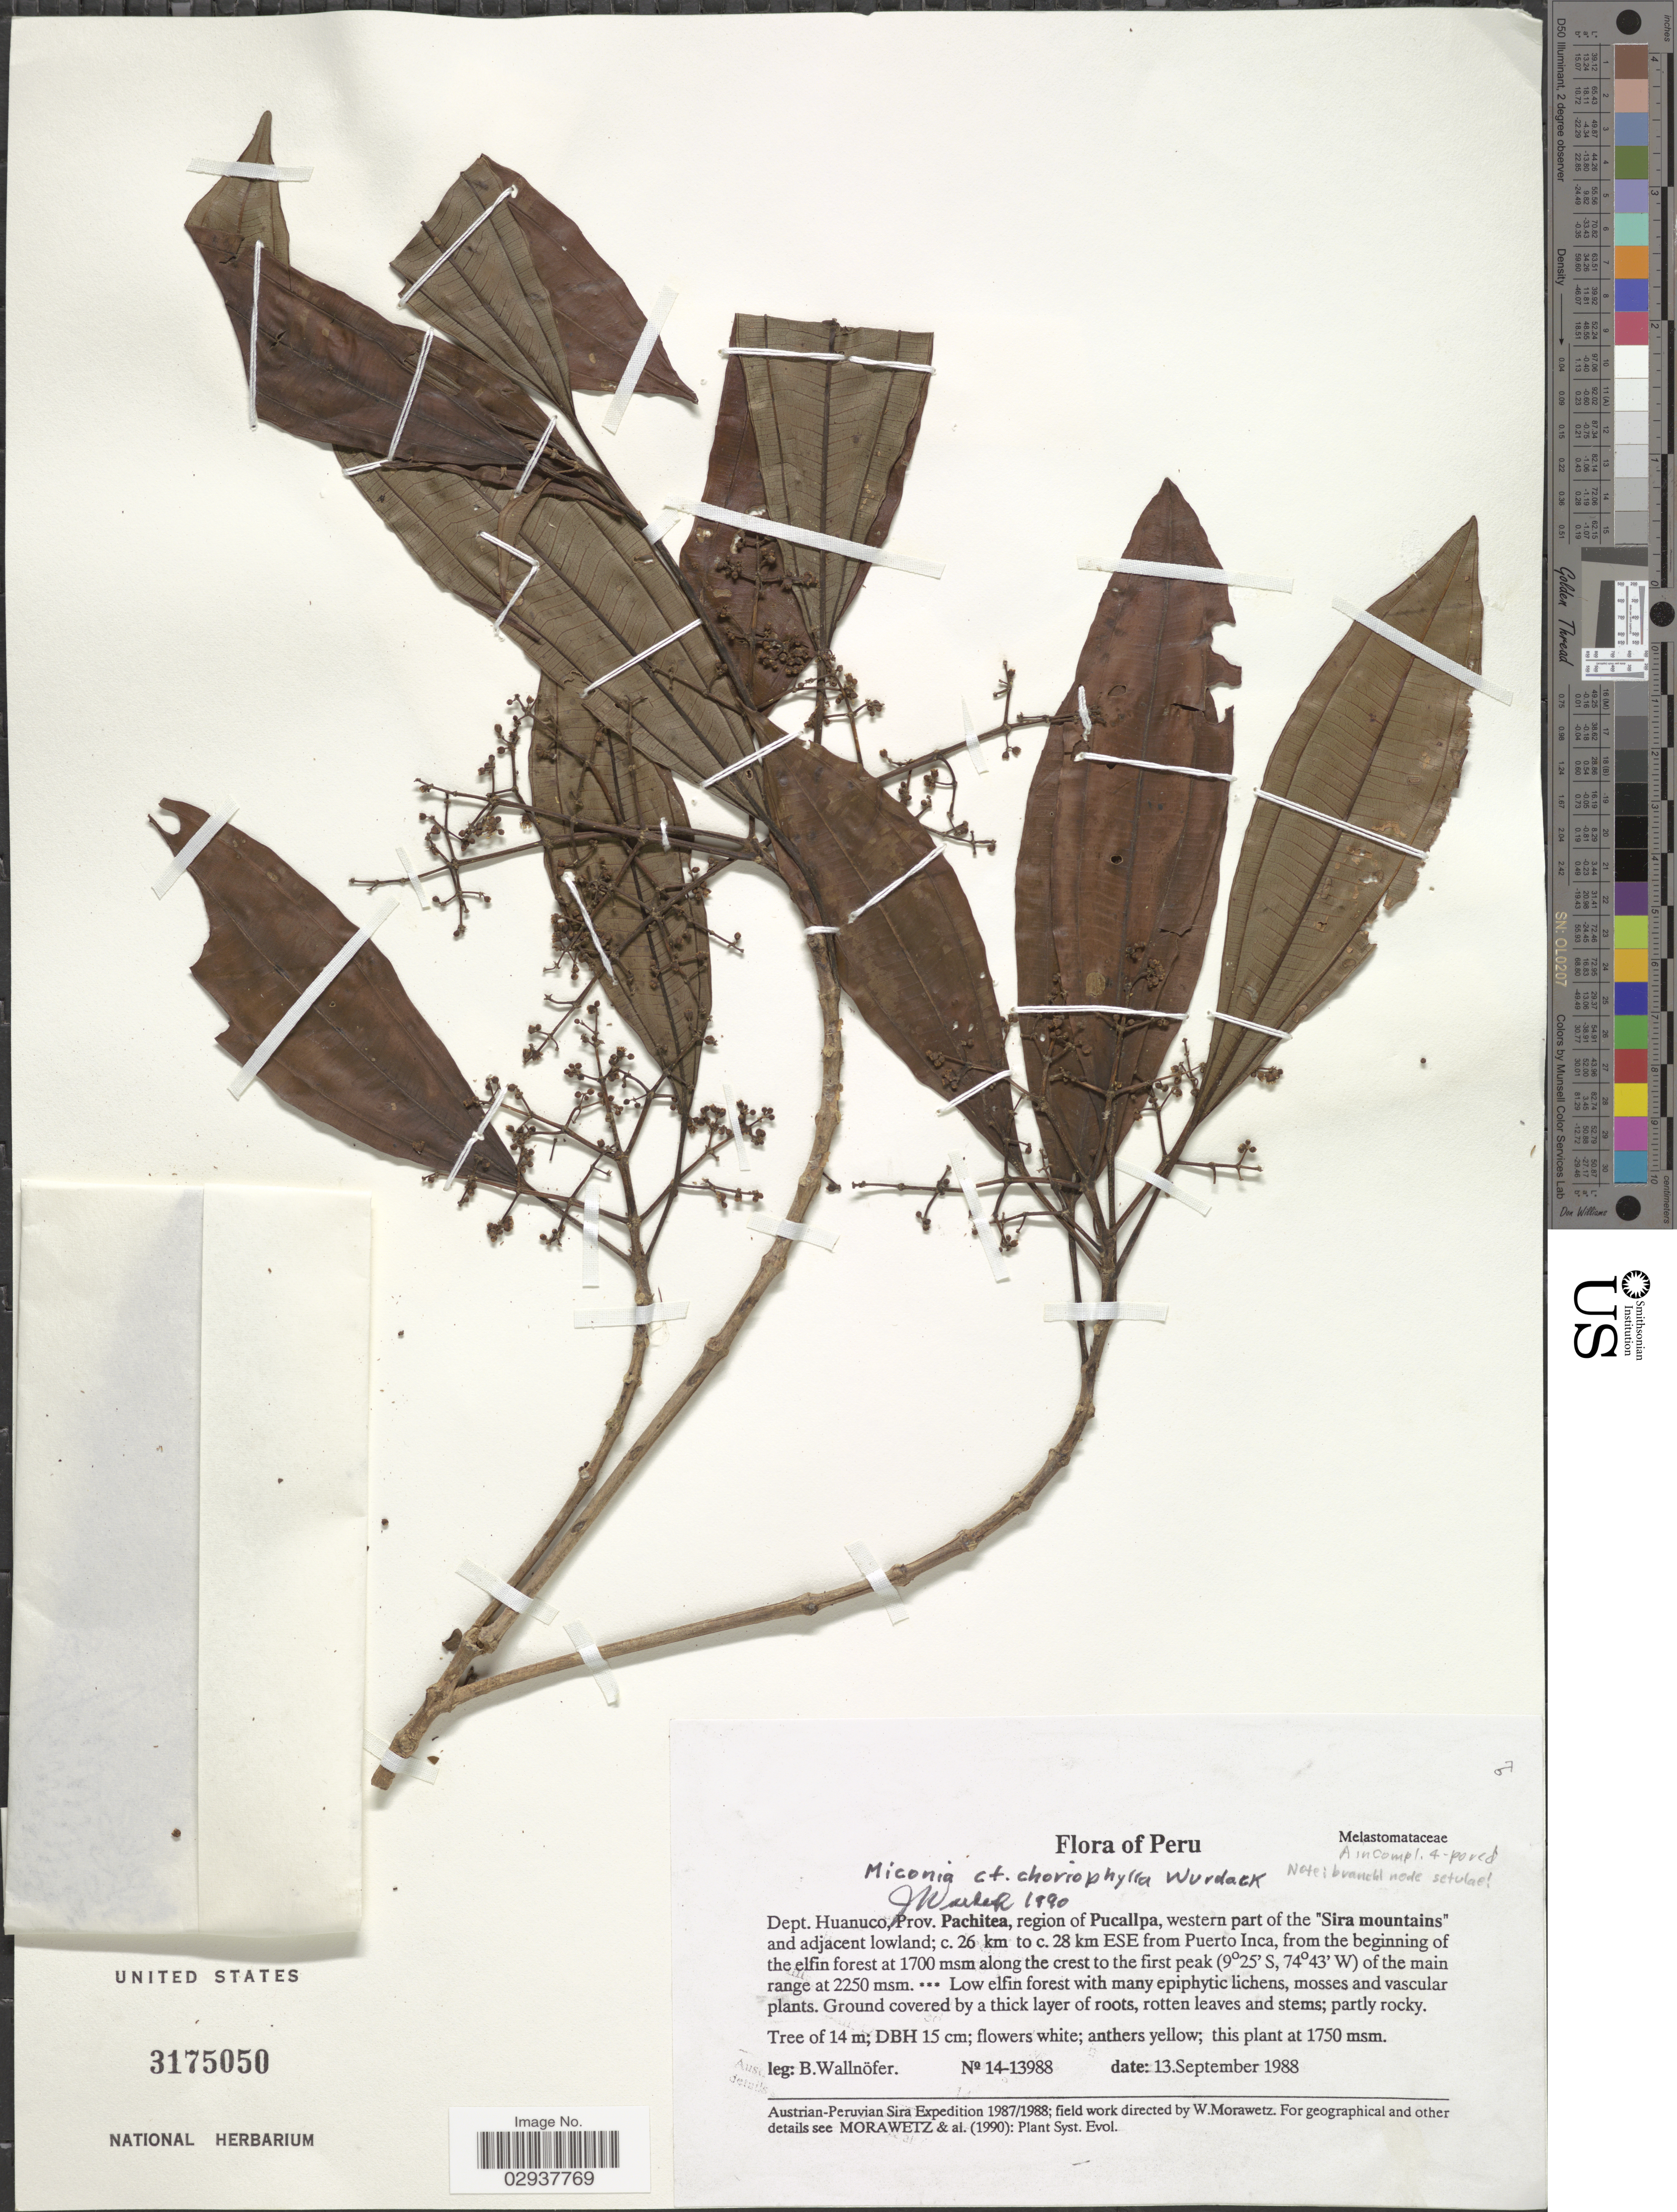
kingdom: Plantae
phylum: Tracheophyta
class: Magnoliopsida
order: Myrtales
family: Melastomataceae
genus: Miconia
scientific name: Miconia choriophylla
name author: Wurdack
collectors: B. Wallnöfer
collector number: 14-13988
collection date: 1988-09-13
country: Peru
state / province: Huánuco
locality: Dept. Huanuco, Prov. Pachitea, region of Pucallpa, western part of the "Sira mountains" and adjacent lowland. c. 26 km to c. 28 km ESE from Puerto Inca, from the beginning of the elfin forest along the crest to the first peak of the main range.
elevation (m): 1750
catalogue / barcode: US 3175050